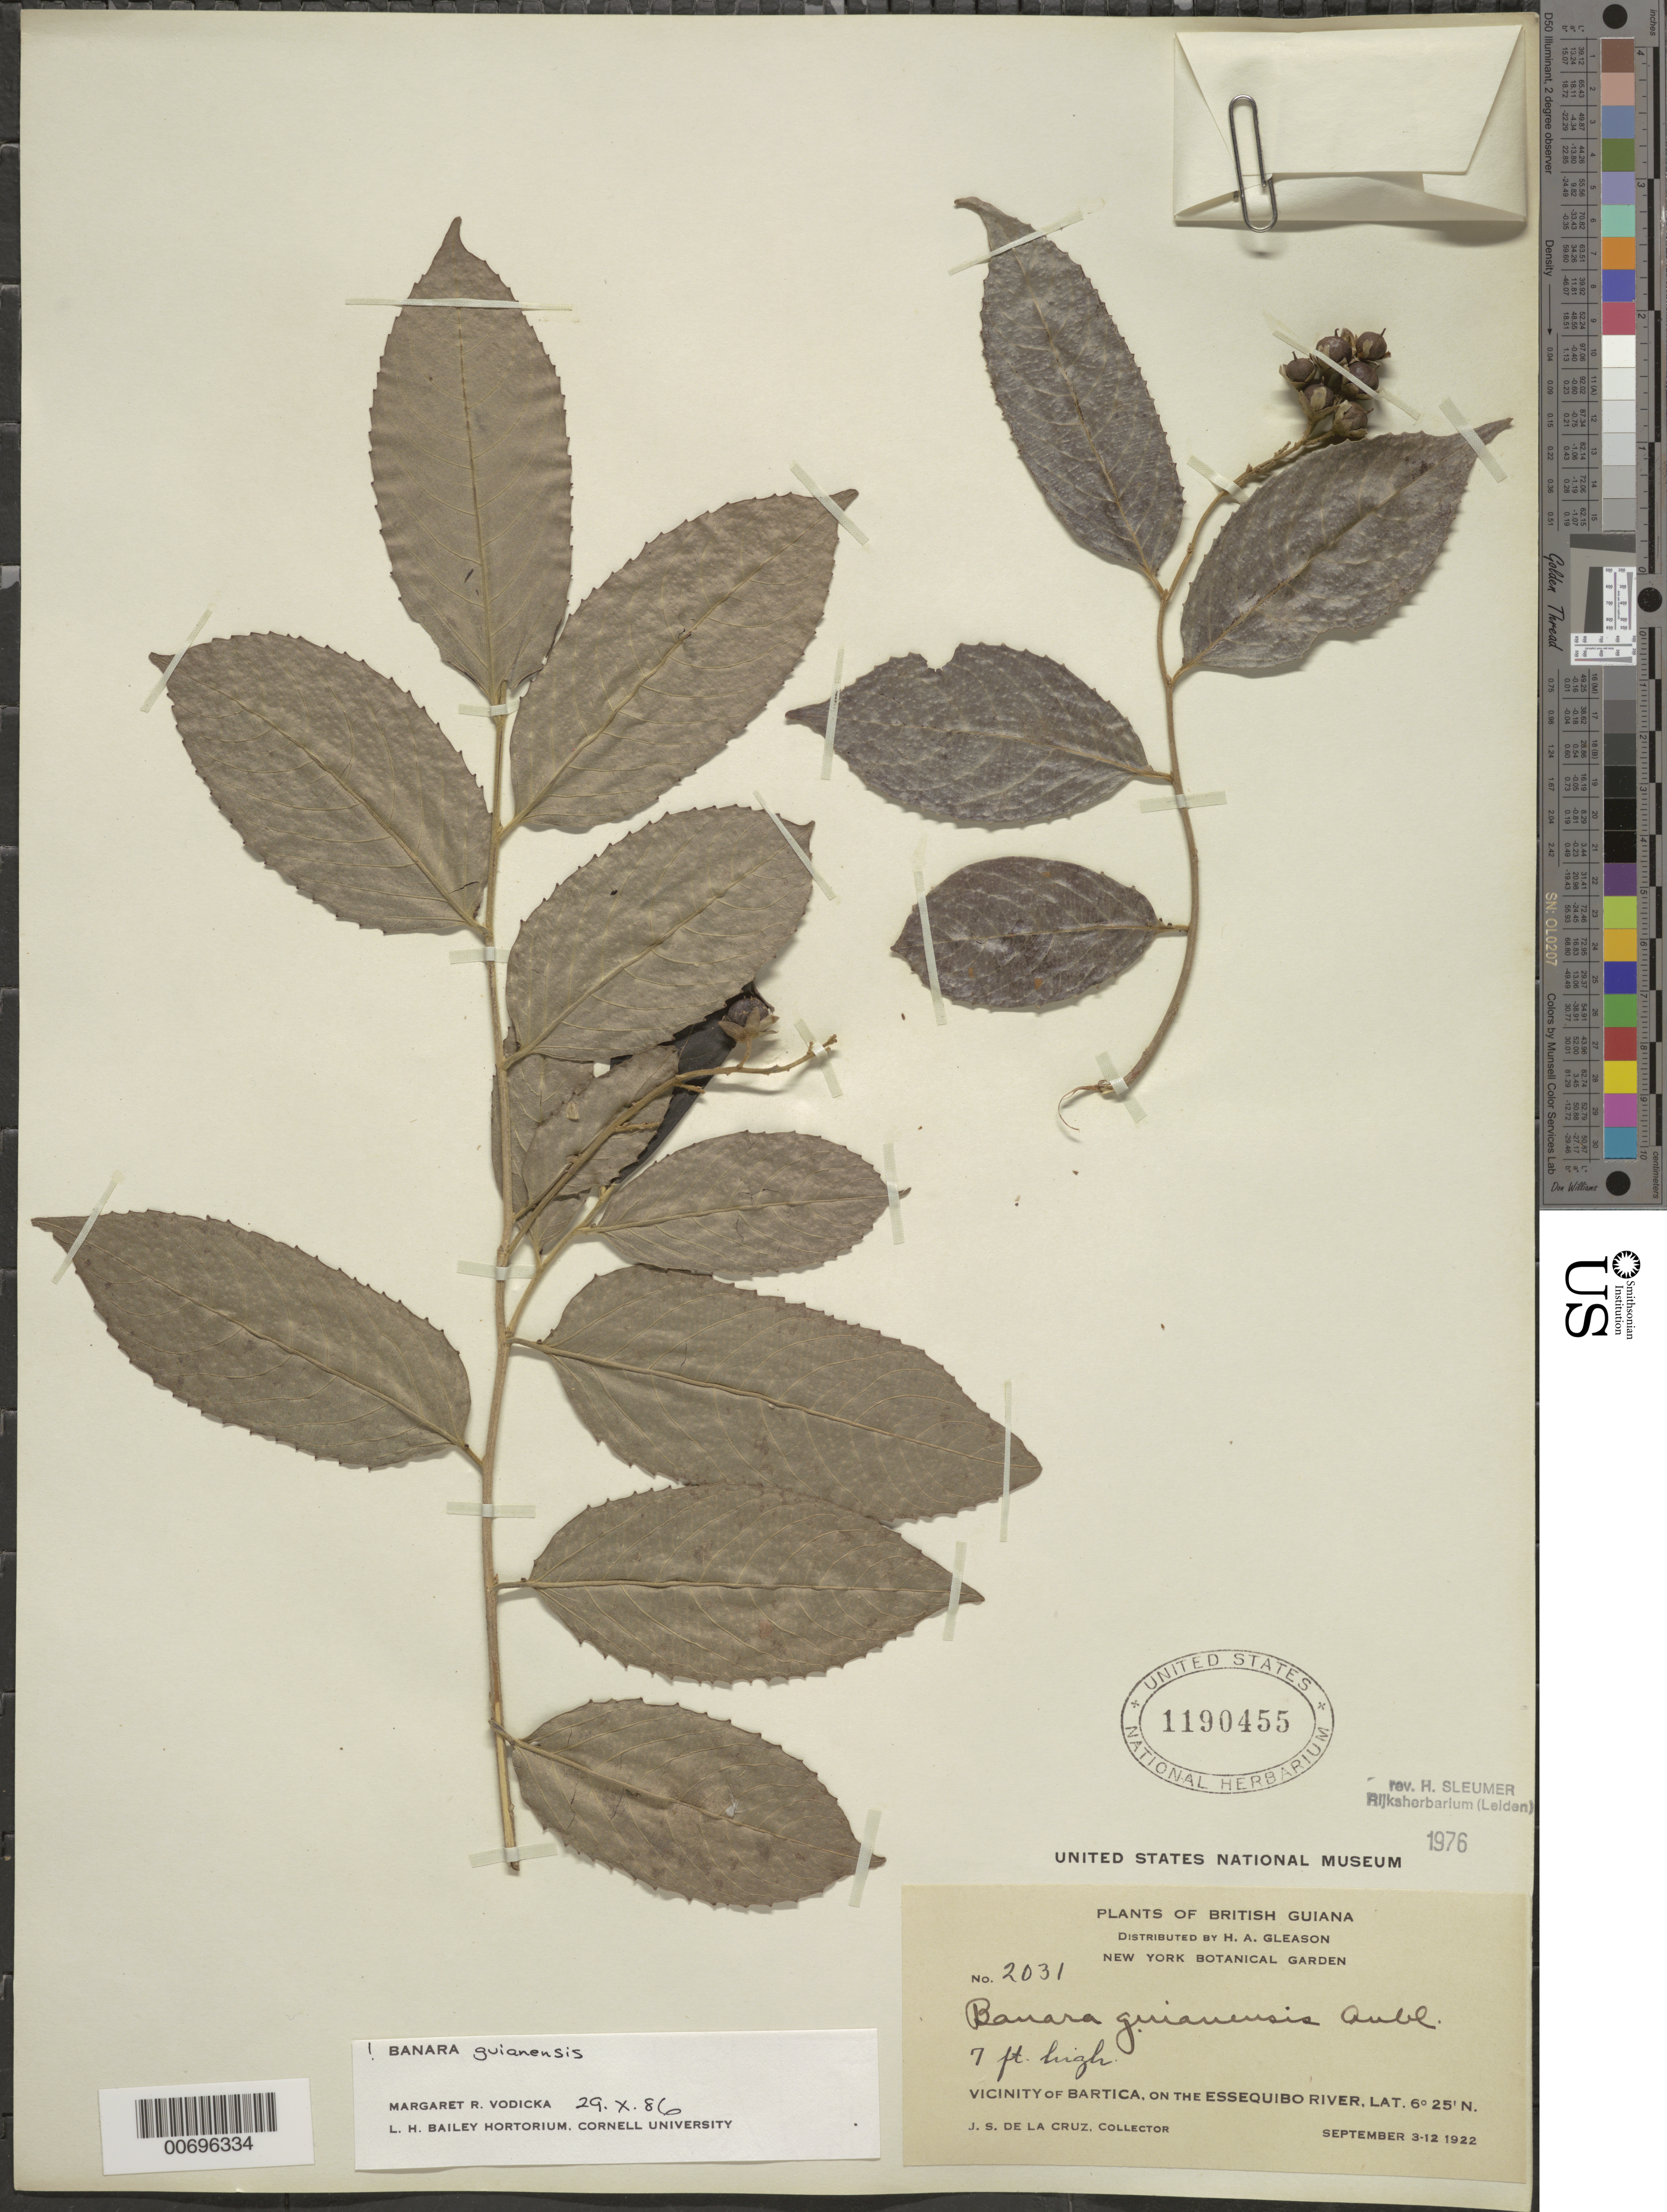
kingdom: Plantae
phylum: Tracheophyta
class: Magnoliopsida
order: Malpighiales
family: Salicaceae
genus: Banara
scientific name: Banara guianensis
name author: Aubl.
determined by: Vodicka, M. R.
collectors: J. S. de la Cruz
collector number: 2031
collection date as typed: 3-Sep-22 to 12-Sep-22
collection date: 1922-09-03/1922-09-12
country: Guyana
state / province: Cuyuni-Mazaruni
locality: Bartica, vic., on the Essequibo River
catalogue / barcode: US 1190455